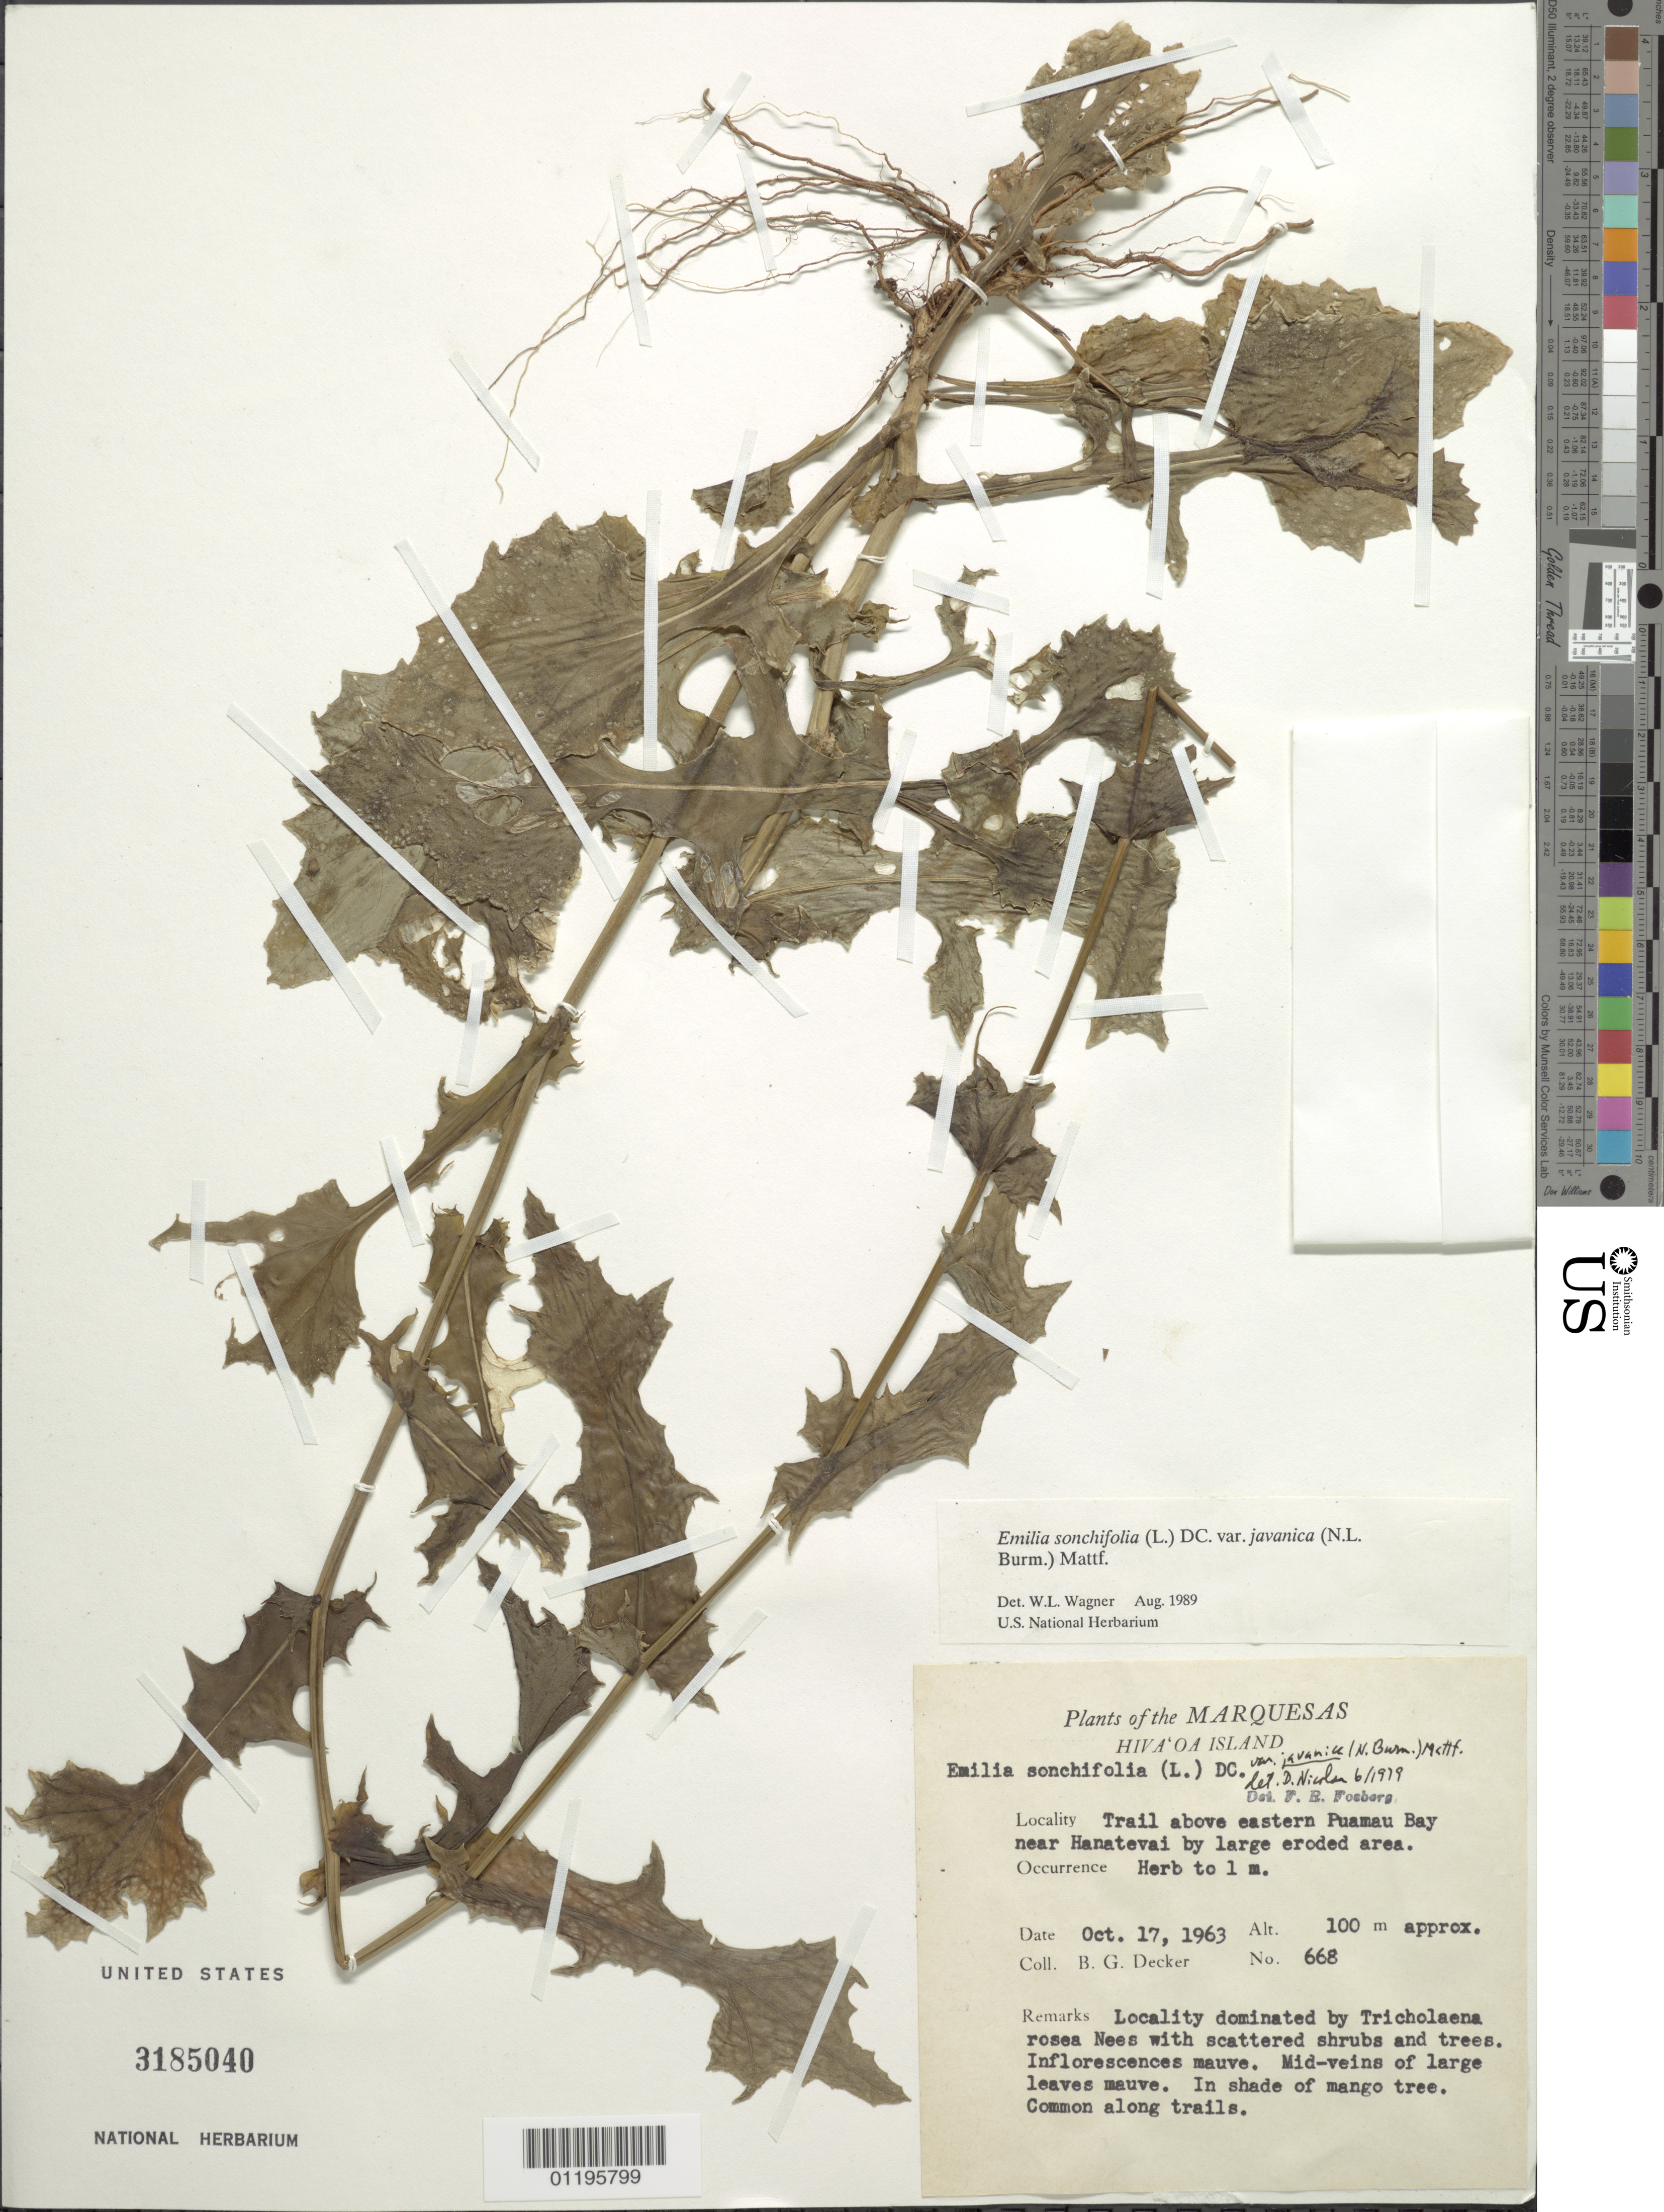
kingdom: Plantae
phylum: Tracheophyta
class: Magnoliopsida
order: Asterales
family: Asteraceae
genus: Emilia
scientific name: Emilia sonchifolia var. javanica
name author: (Burm. f.) Mattf.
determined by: Wagner, W. L., (BOT), Smithsonian Institution - National Museum of Natural History (UNITED STATES)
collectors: B. G. Decker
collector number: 668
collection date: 1963-10-17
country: French Polynesia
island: Hiva Oa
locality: trail above E Paumau Bay near Hanatevai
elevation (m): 100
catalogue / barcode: US 3185040